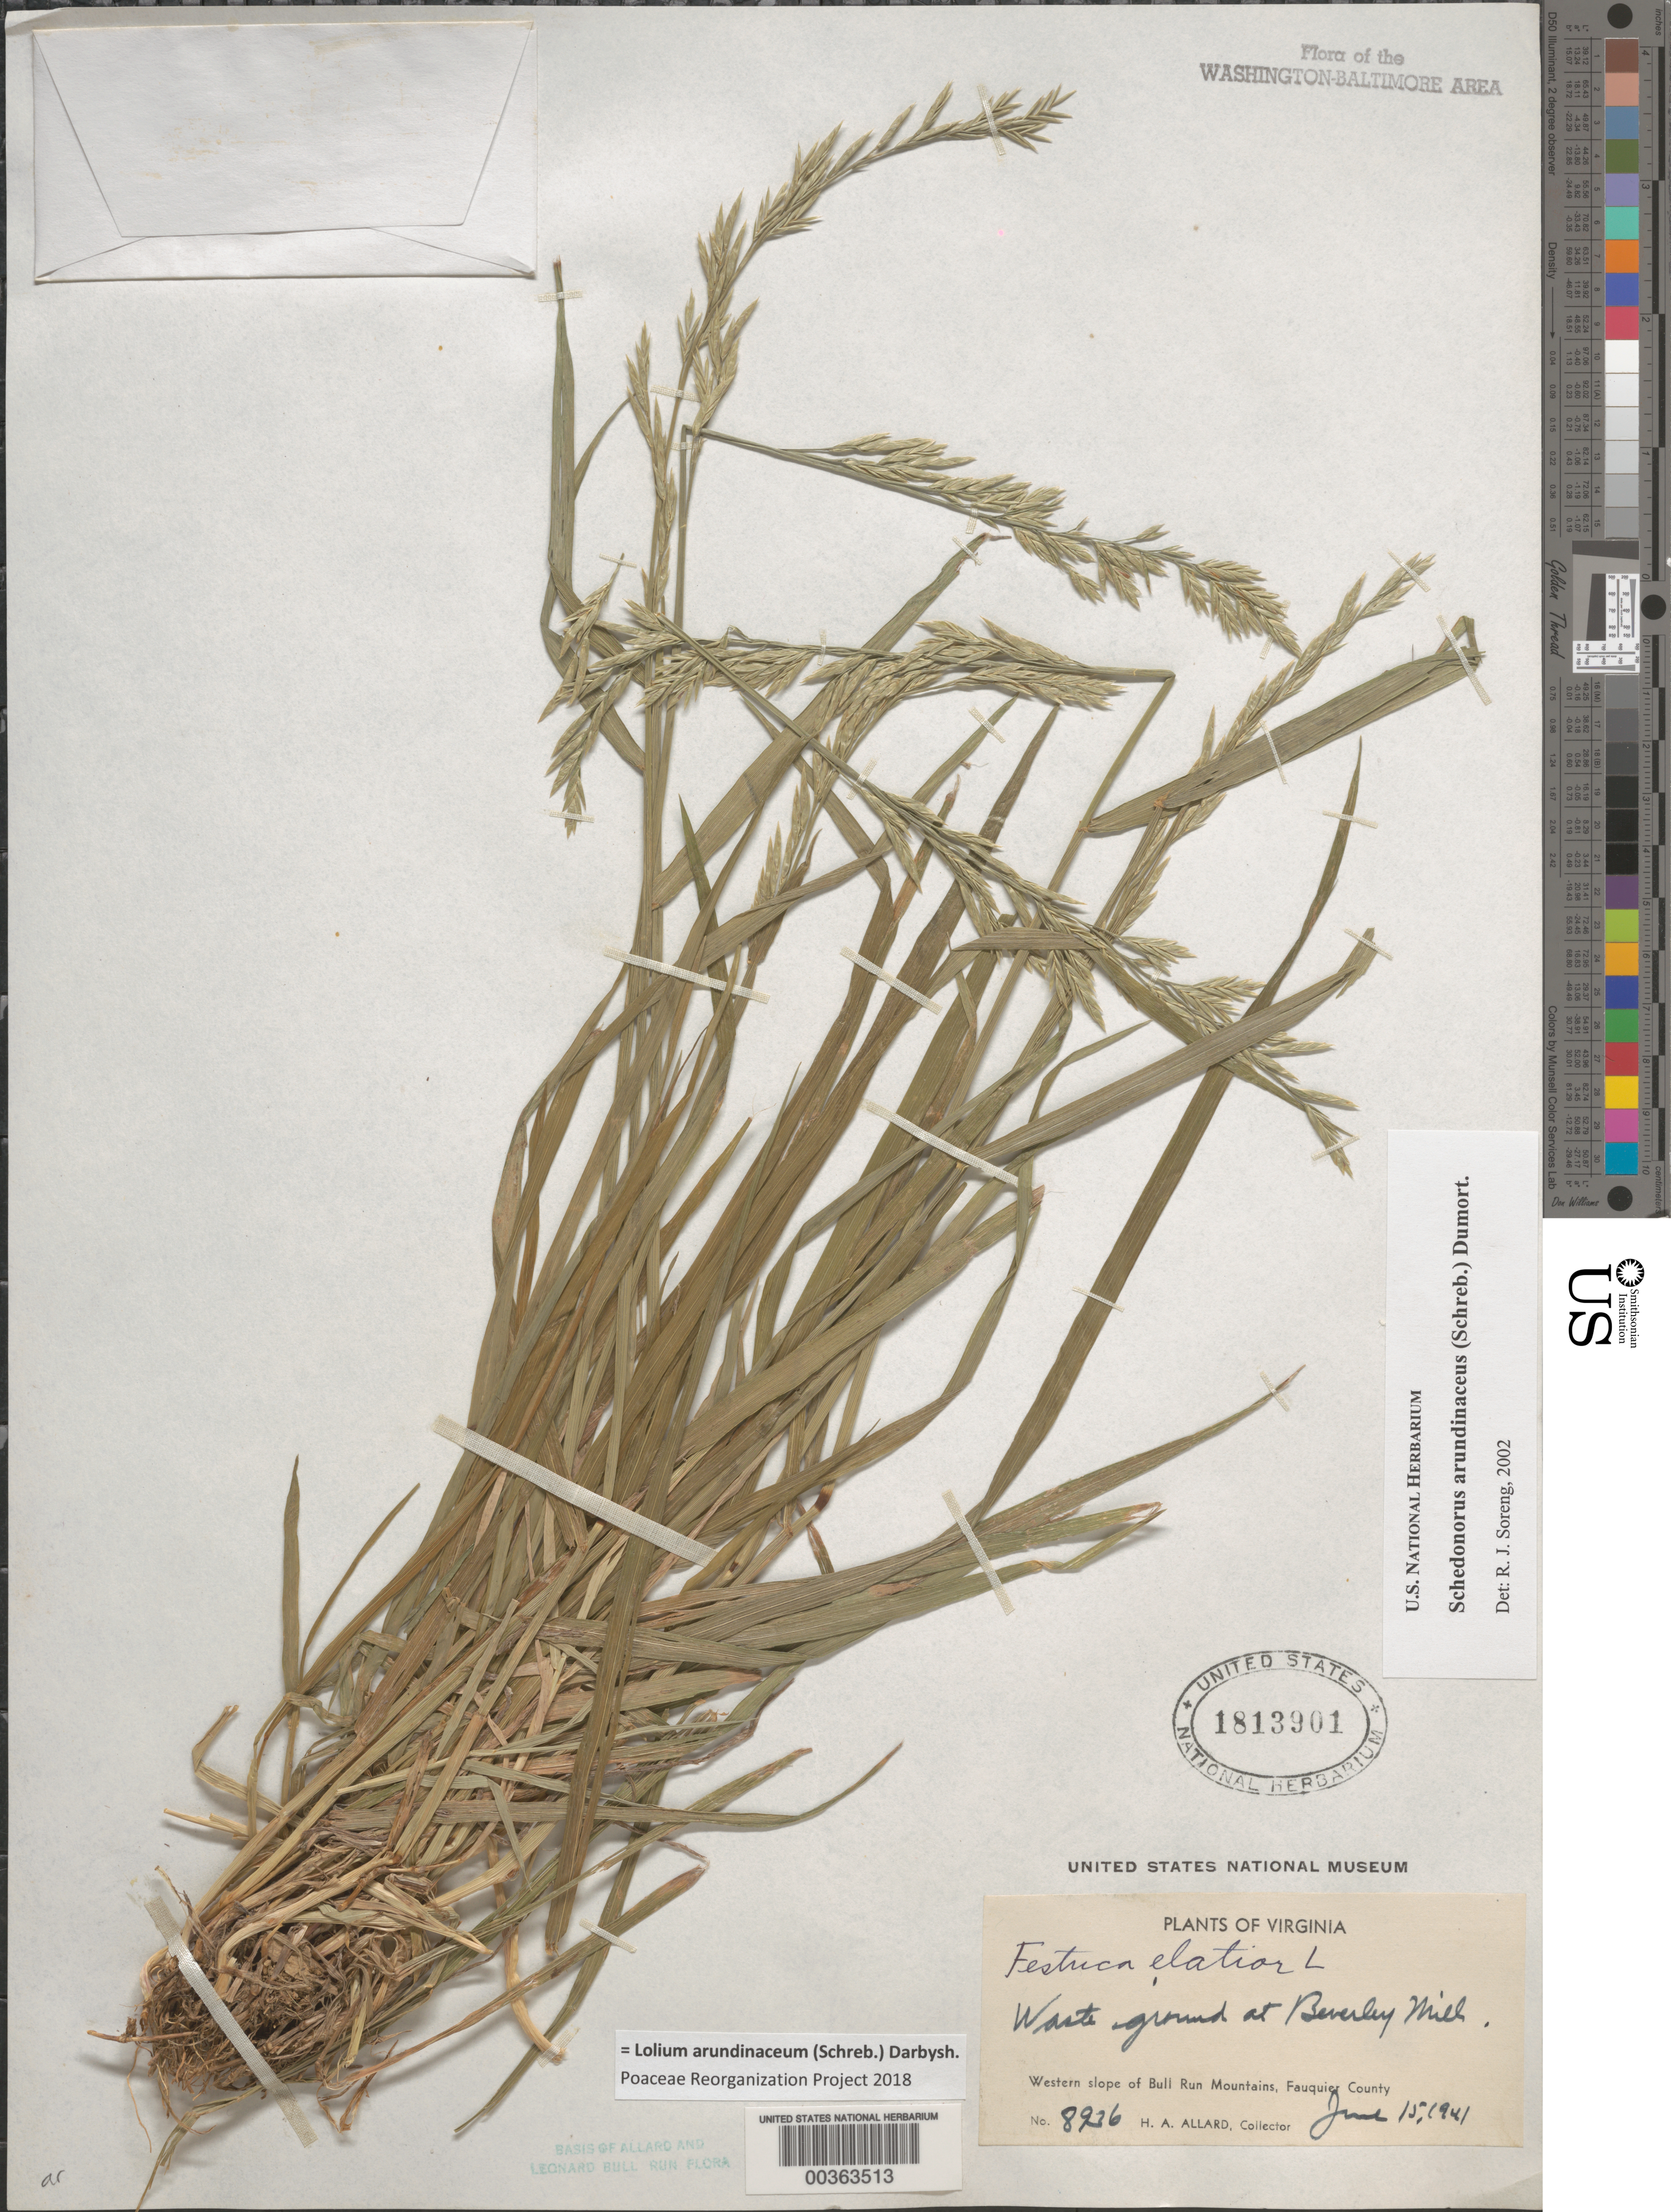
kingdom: Plantae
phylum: Tracheophyta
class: Liliopsida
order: Poales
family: Poaceae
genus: Lolium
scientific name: Lolium arundinaceum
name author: (Schreb.) Darbysh.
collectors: H. A. Allard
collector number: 8936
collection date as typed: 15 Jun 1941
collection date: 1941-06-15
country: United States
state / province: Virginia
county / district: Fauquier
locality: Beverley Mill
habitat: Waste ground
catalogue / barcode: US 1813901